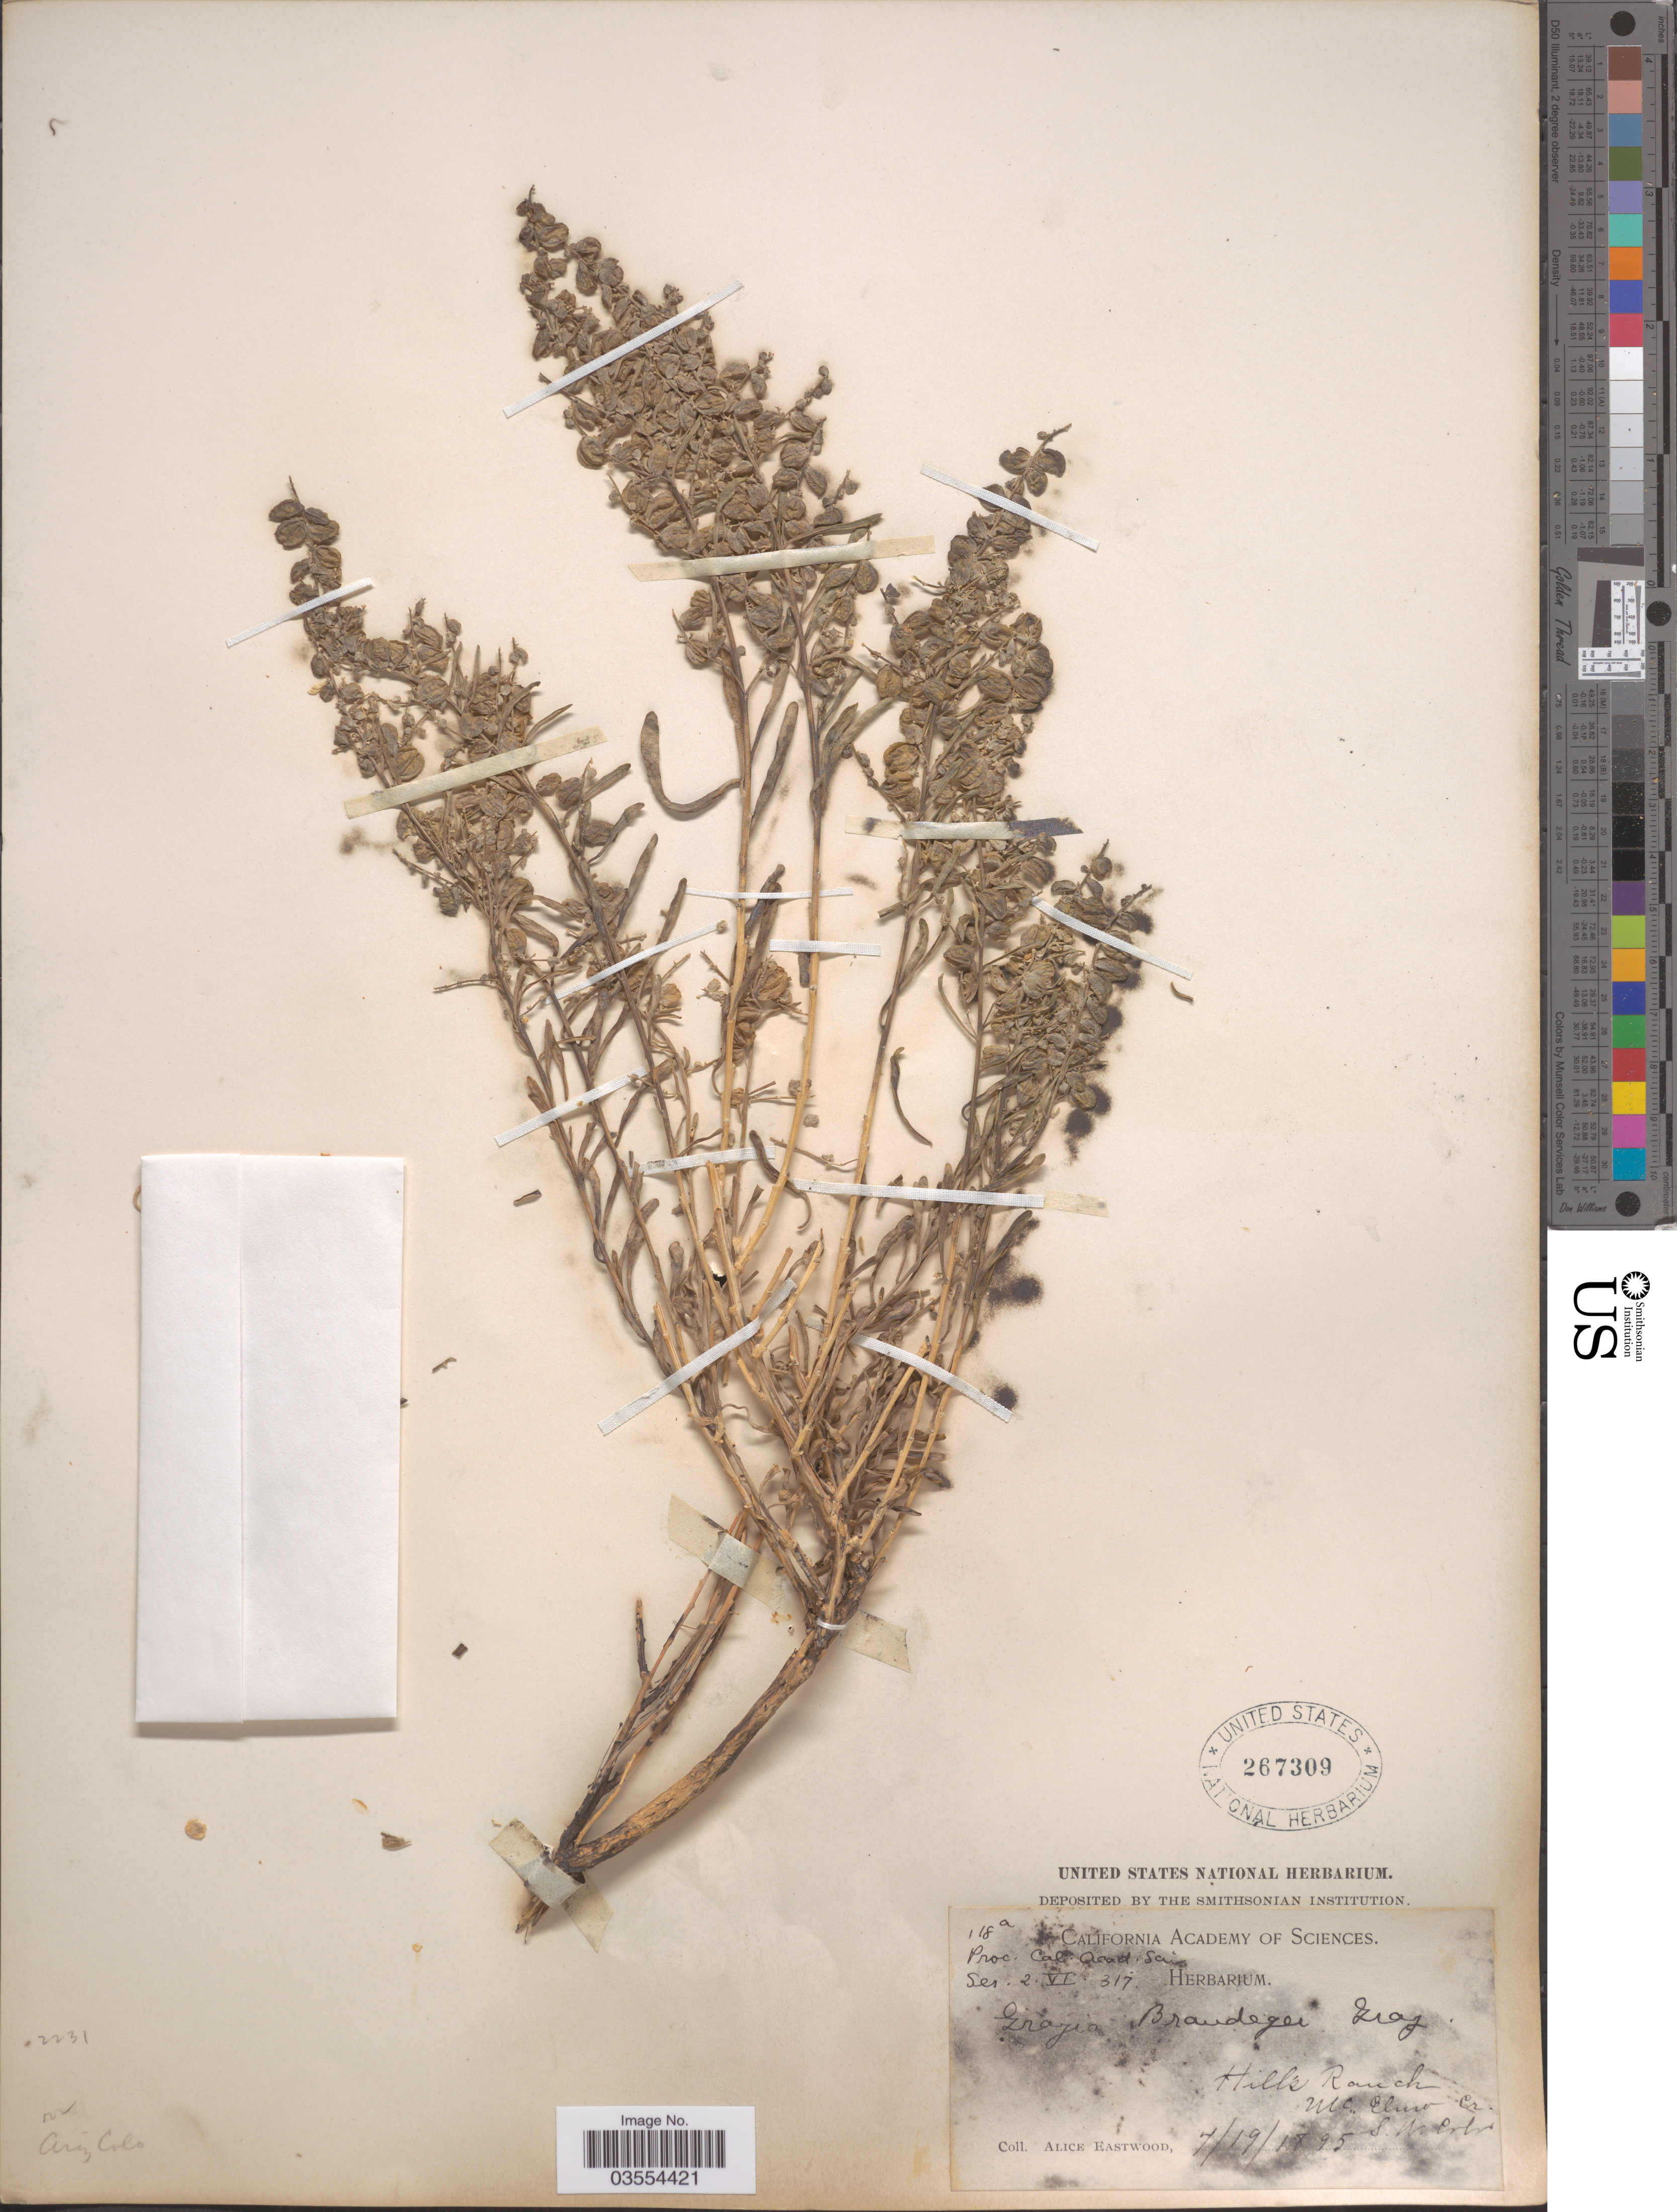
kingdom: Plantae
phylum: Tracheophyta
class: Magnoliopsida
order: Caryophyllales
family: Amaranthaceae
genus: Grayia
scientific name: Grayia brandegeei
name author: A. Gray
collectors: A. Eastwood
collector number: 118a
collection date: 1895-07-19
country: United States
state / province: Colorado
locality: Hills Ranch. McElmo Cr. S. W. Colo.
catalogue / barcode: US 267309